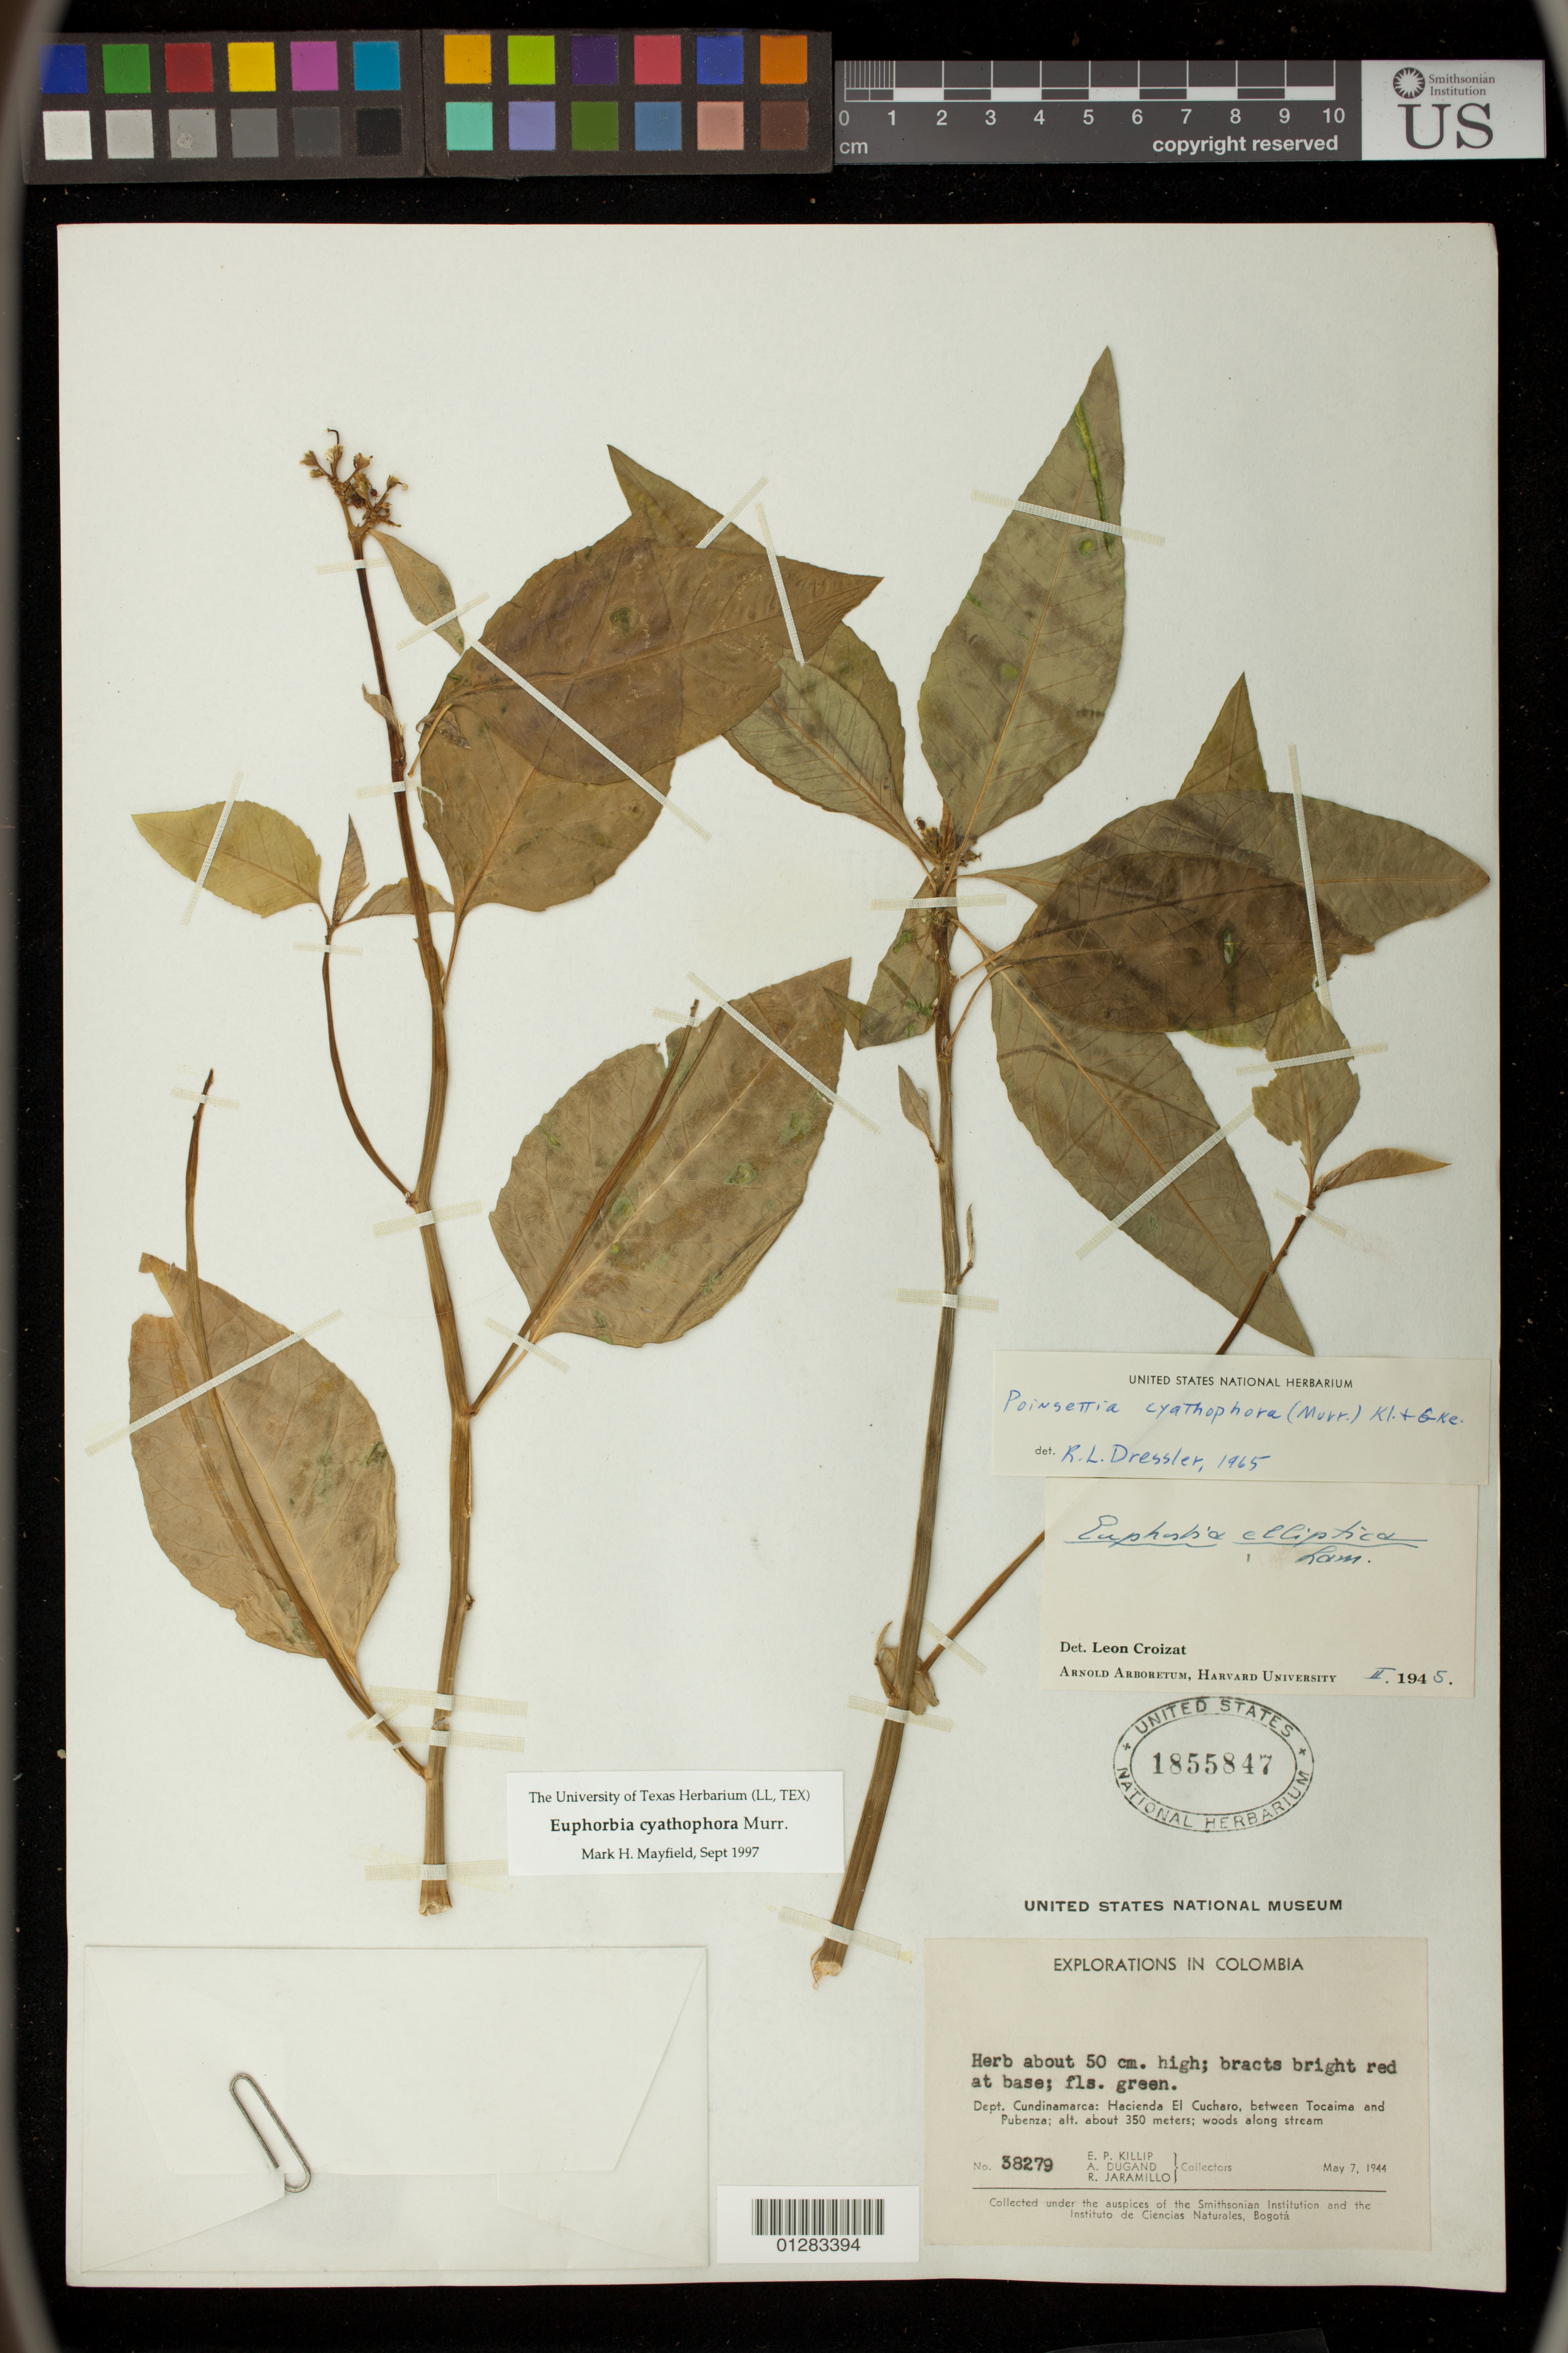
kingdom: Plantae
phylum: Tracheophyta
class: Magnoliopsida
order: Malpighiales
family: Euphorbiaceae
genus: Euphorbia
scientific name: Euphorbia heterophylla var. cyathophora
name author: (Murr.) Griseb.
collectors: E. P. Killip, A. Dugand & R. Jaramillo M.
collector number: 38279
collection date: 1944-05-07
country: Colombia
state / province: Cundinamarca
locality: Hacienda El Cucharo, between Tocaima and Pubenza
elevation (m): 350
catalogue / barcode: US 1855847